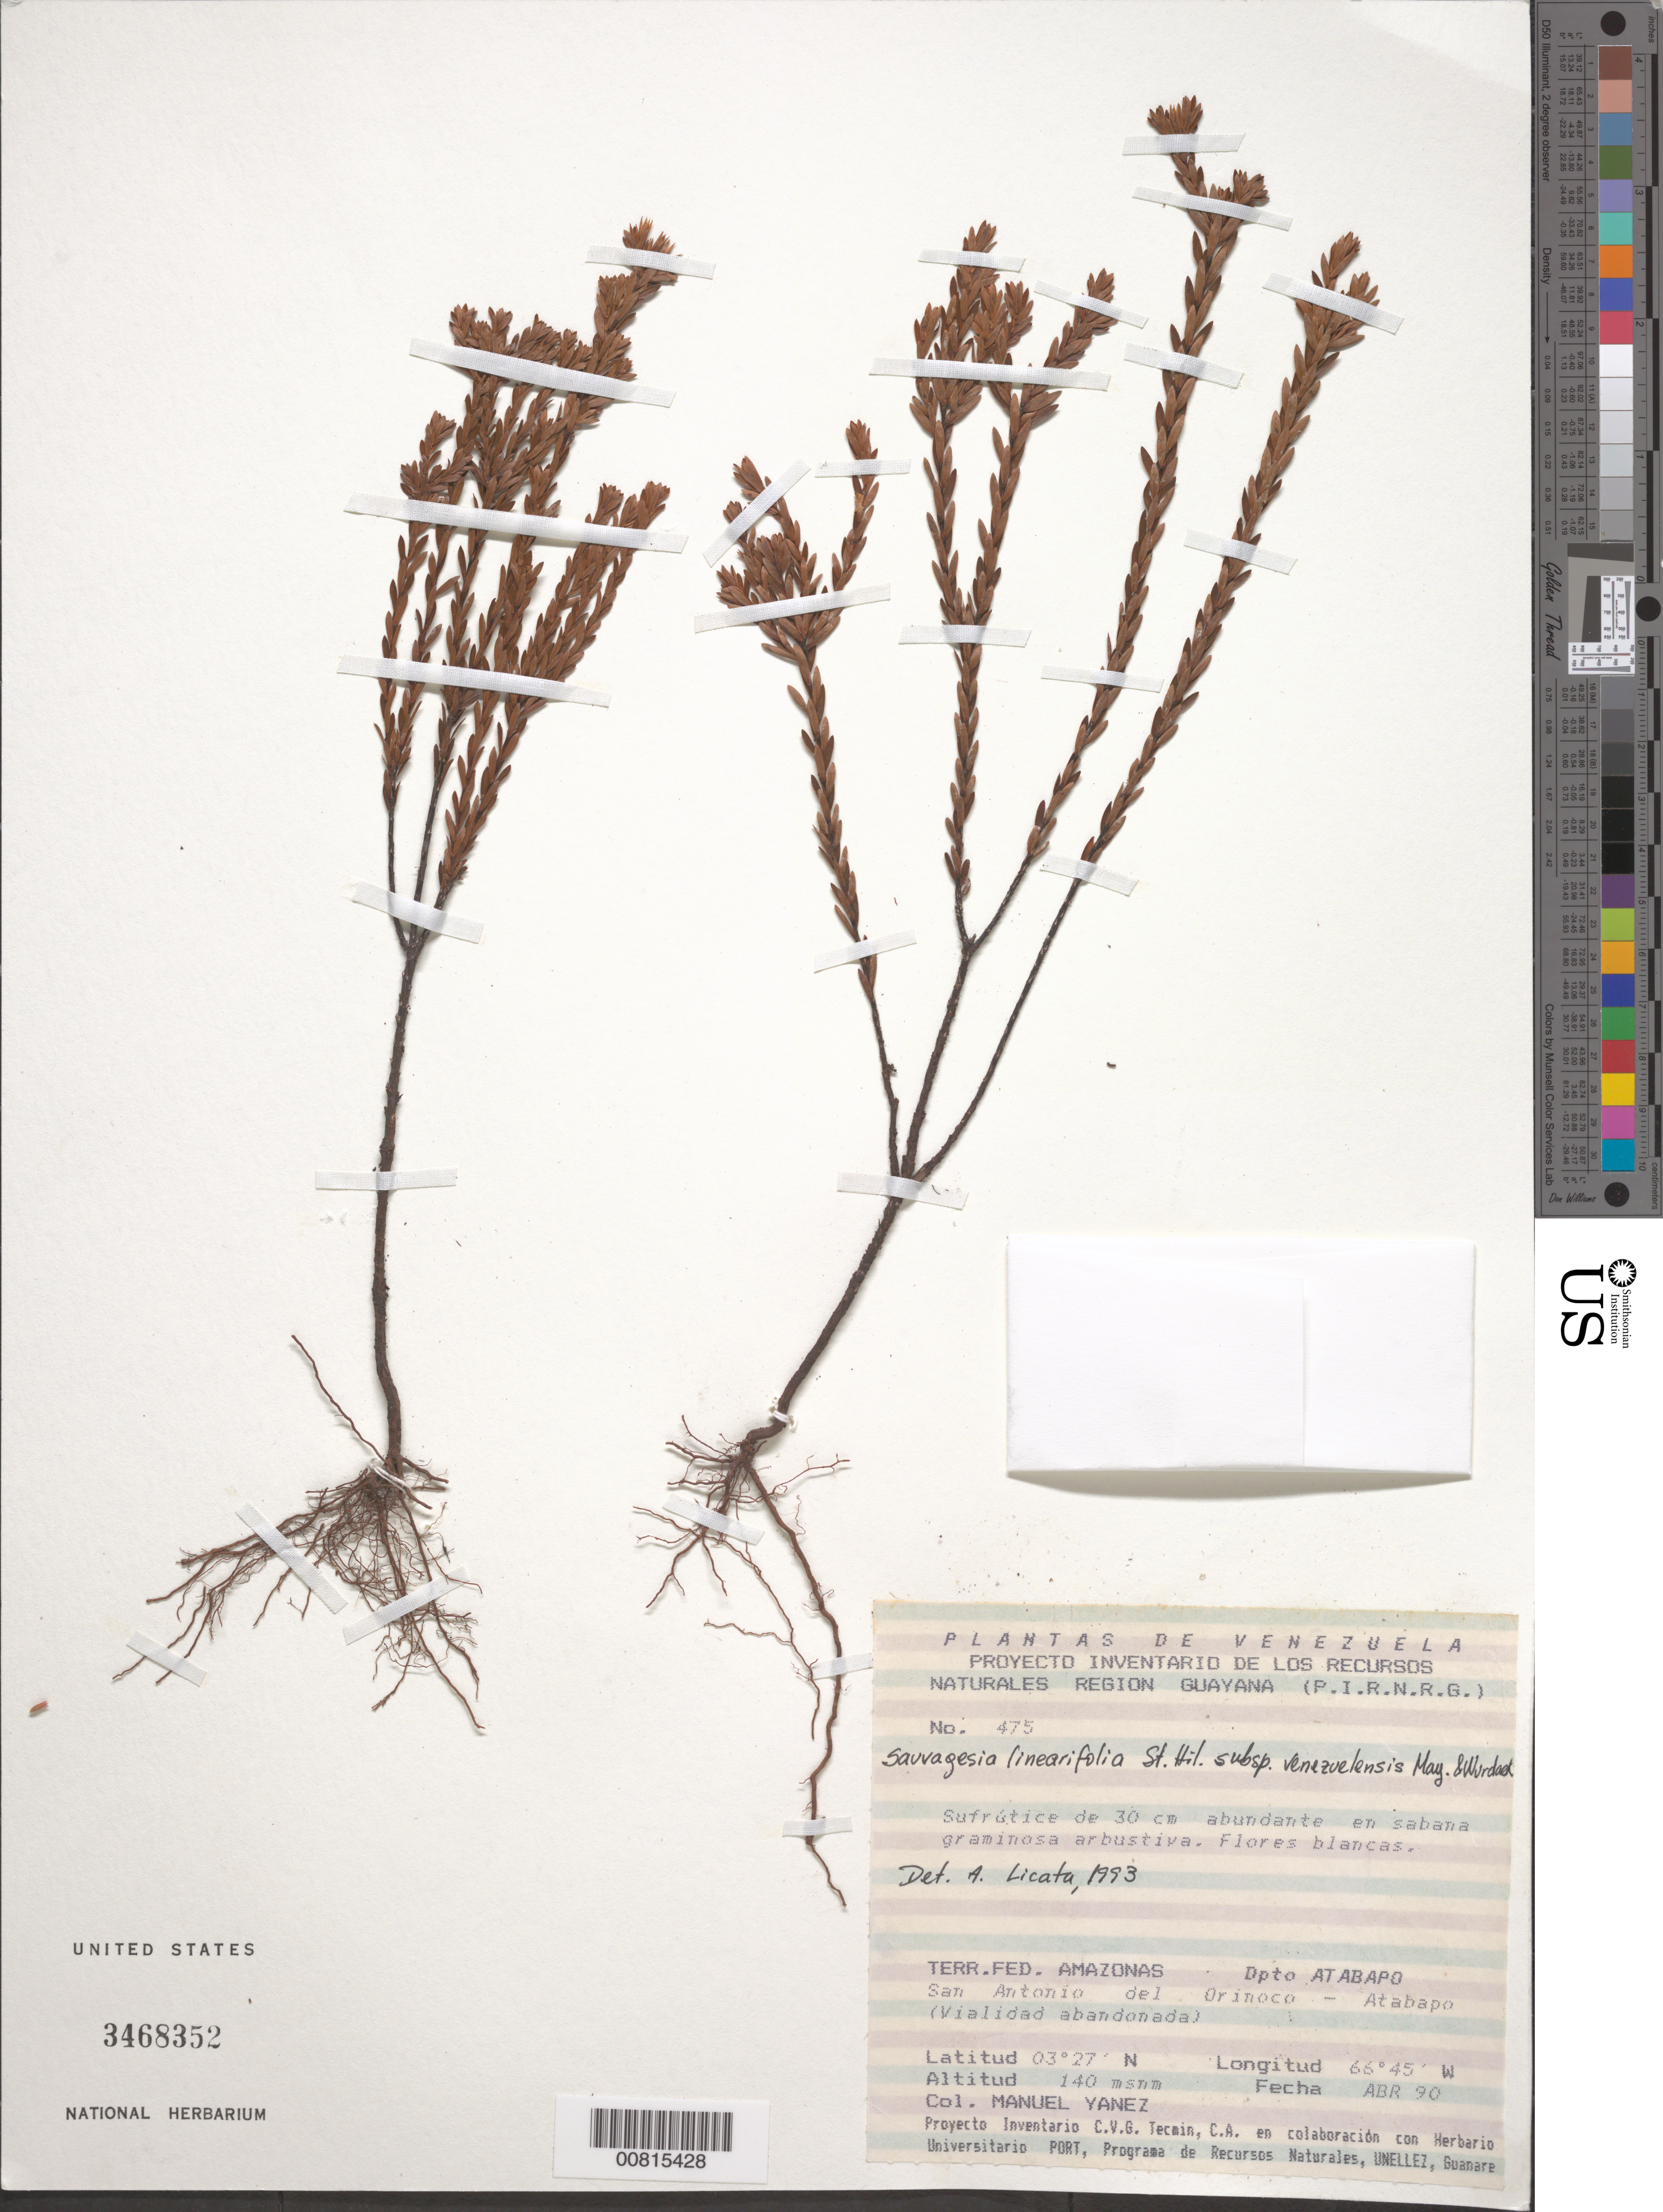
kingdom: Plantae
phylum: Tracheophyta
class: Magnoliopsida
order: Malpighiales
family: Ochnaceae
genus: Sauvagesia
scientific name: Sauvagesia linearifolia subsp. venezuelensis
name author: Maguire & Wurdack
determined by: Licata, A., (PORT), Univ. Nac. Exp. de los Llanos Ezequiel Zamora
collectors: M. Yanez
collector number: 475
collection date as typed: Apr-90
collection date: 1990-04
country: Venezuela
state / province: Amazonas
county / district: Atabapo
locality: San Antonio del Orinoco (Vialidad abandonada)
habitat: Sabana graminosa arbustiva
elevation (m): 140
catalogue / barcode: US 3468352